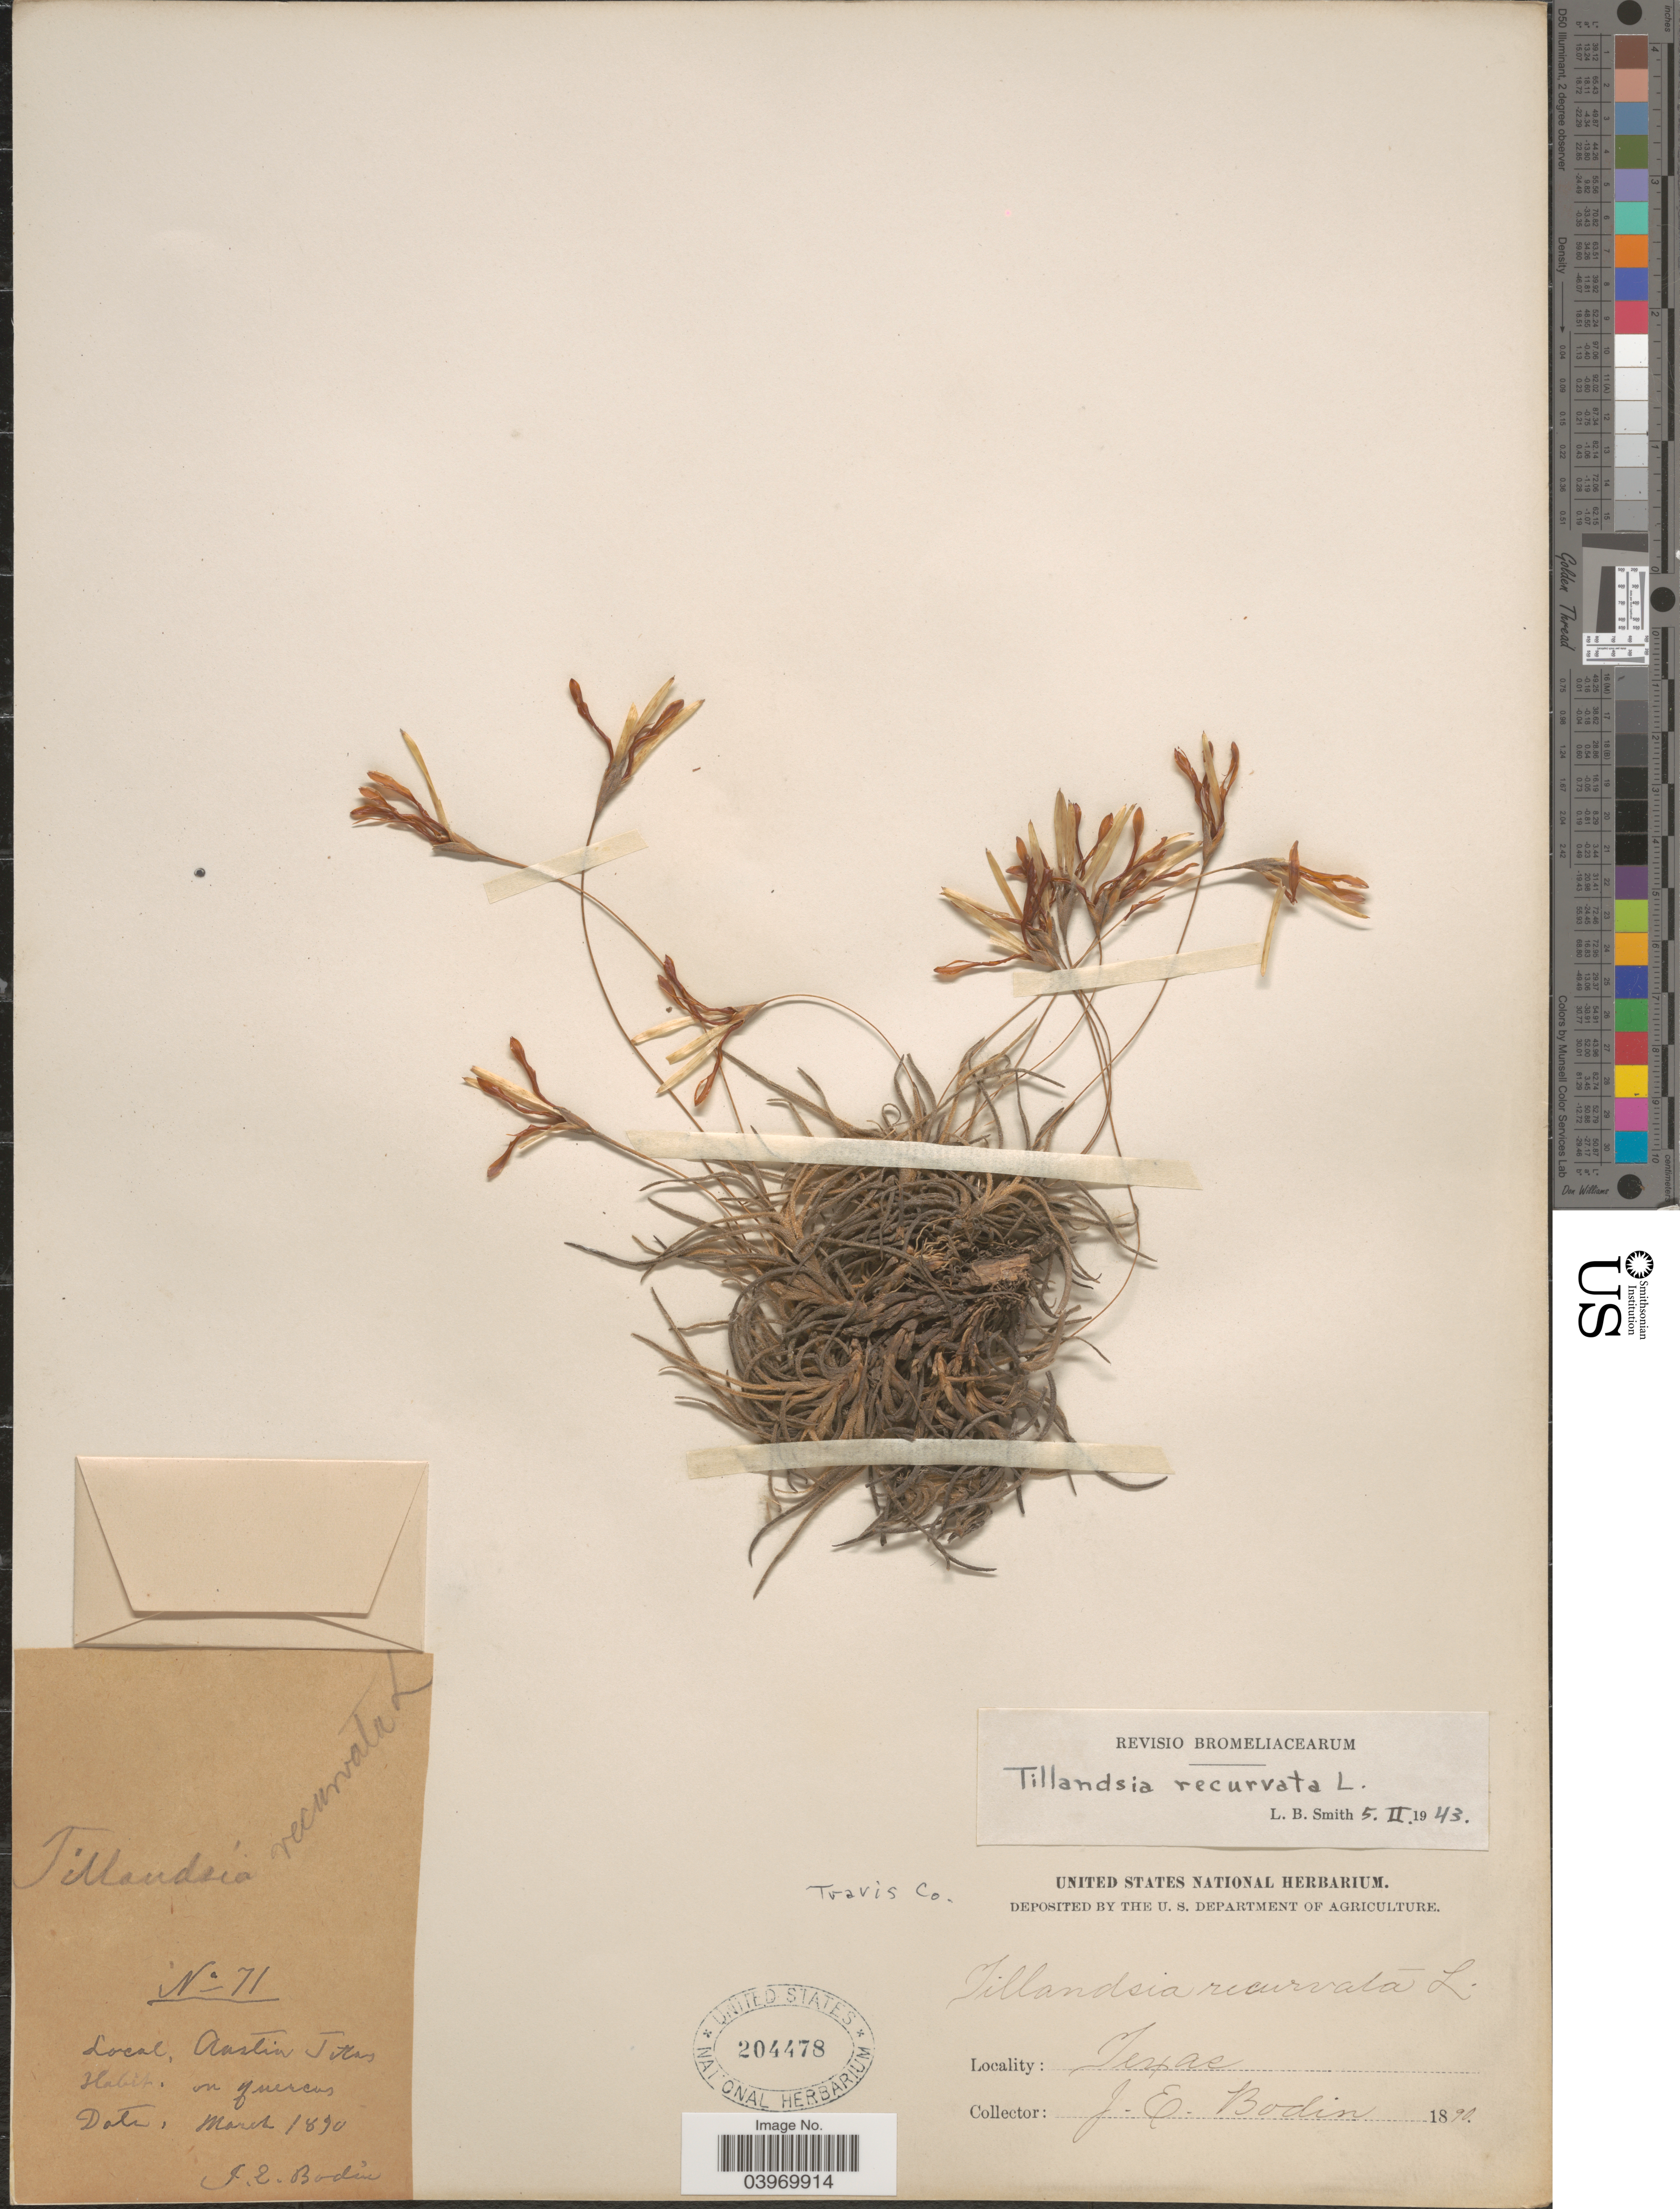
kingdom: Plantae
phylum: Tracheophyta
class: Liliopsida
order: Poales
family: Bromeliaceae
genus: Tillandsia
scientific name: Tillandsia recurvata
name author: L.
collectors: J. E. Bodin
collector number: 71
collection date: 1890-03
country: United States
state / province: Texas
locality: Austin. Travis Co.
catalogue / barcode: US 204478